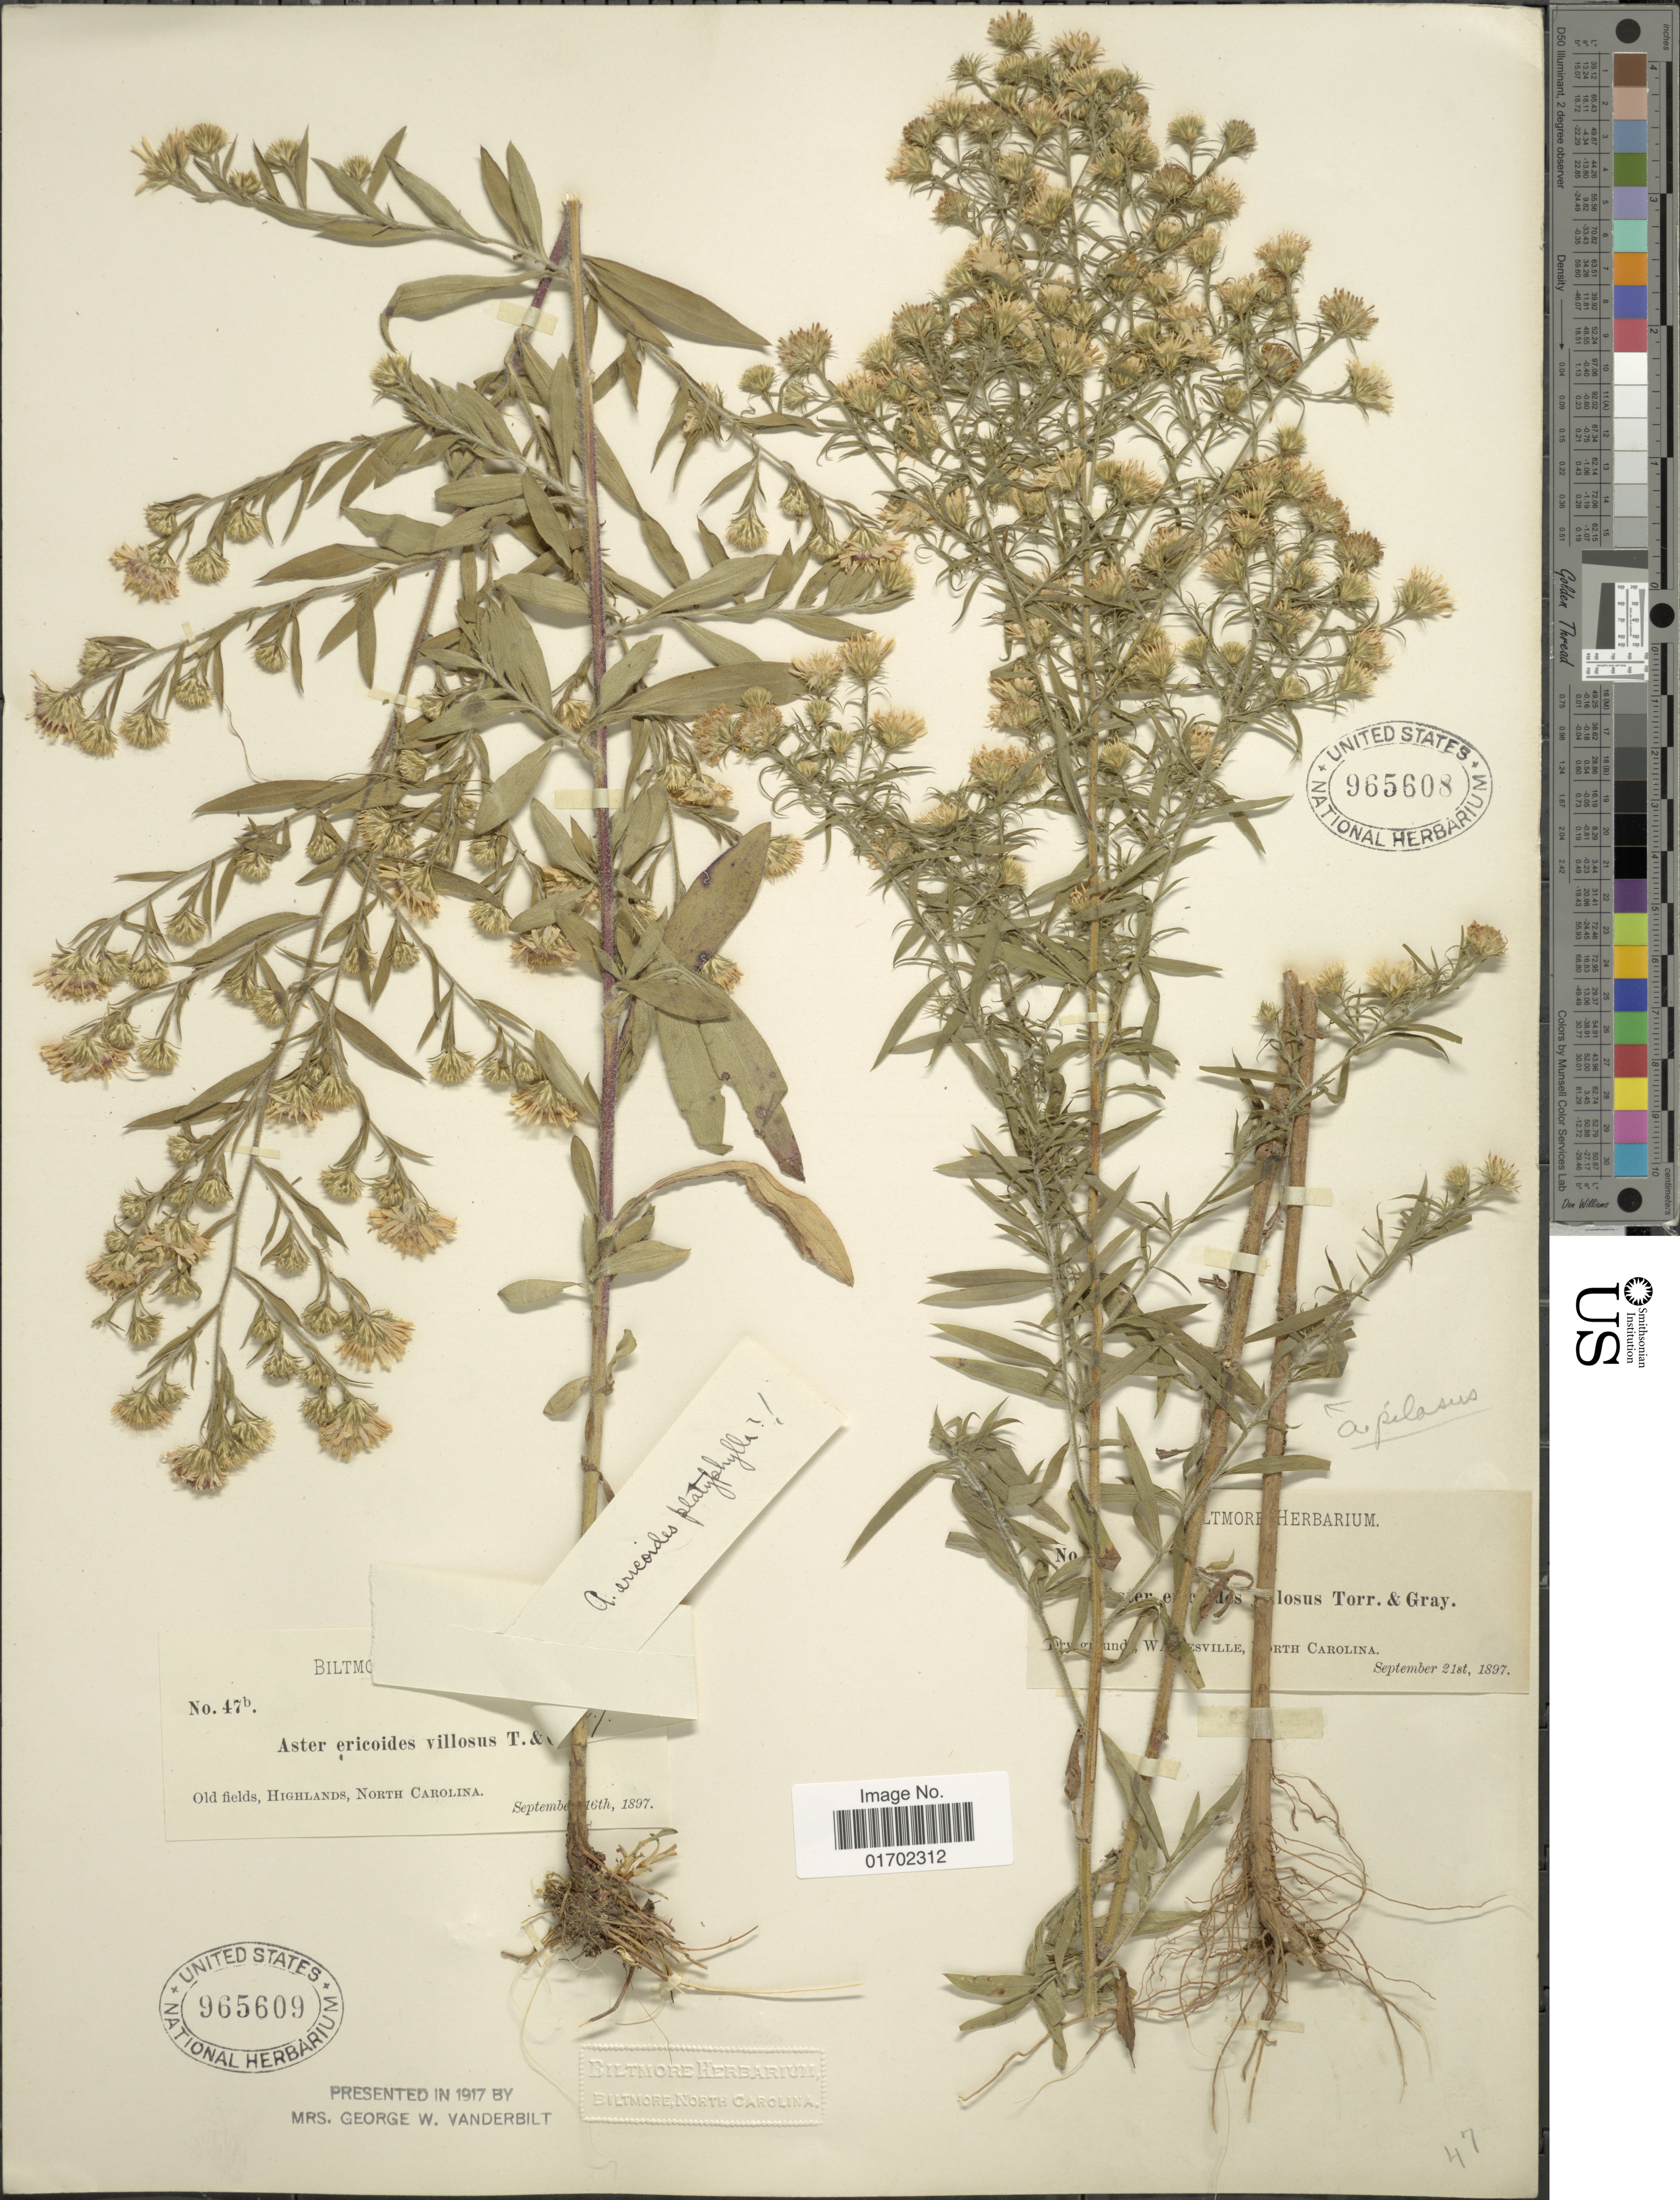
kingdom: Plantae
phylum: Tracheophyta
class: Magnoliopsida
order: Asterales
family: Asteraceae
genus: Symphyotrichum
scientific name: Symphyotrichum pilosum var. pilosum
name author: (Willd.) G.L. Nesom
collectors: Biltmore Herbarium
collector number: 47b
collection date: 1897-09-16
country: United States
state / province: North Carolina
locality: Highlands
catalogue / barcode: US 965609